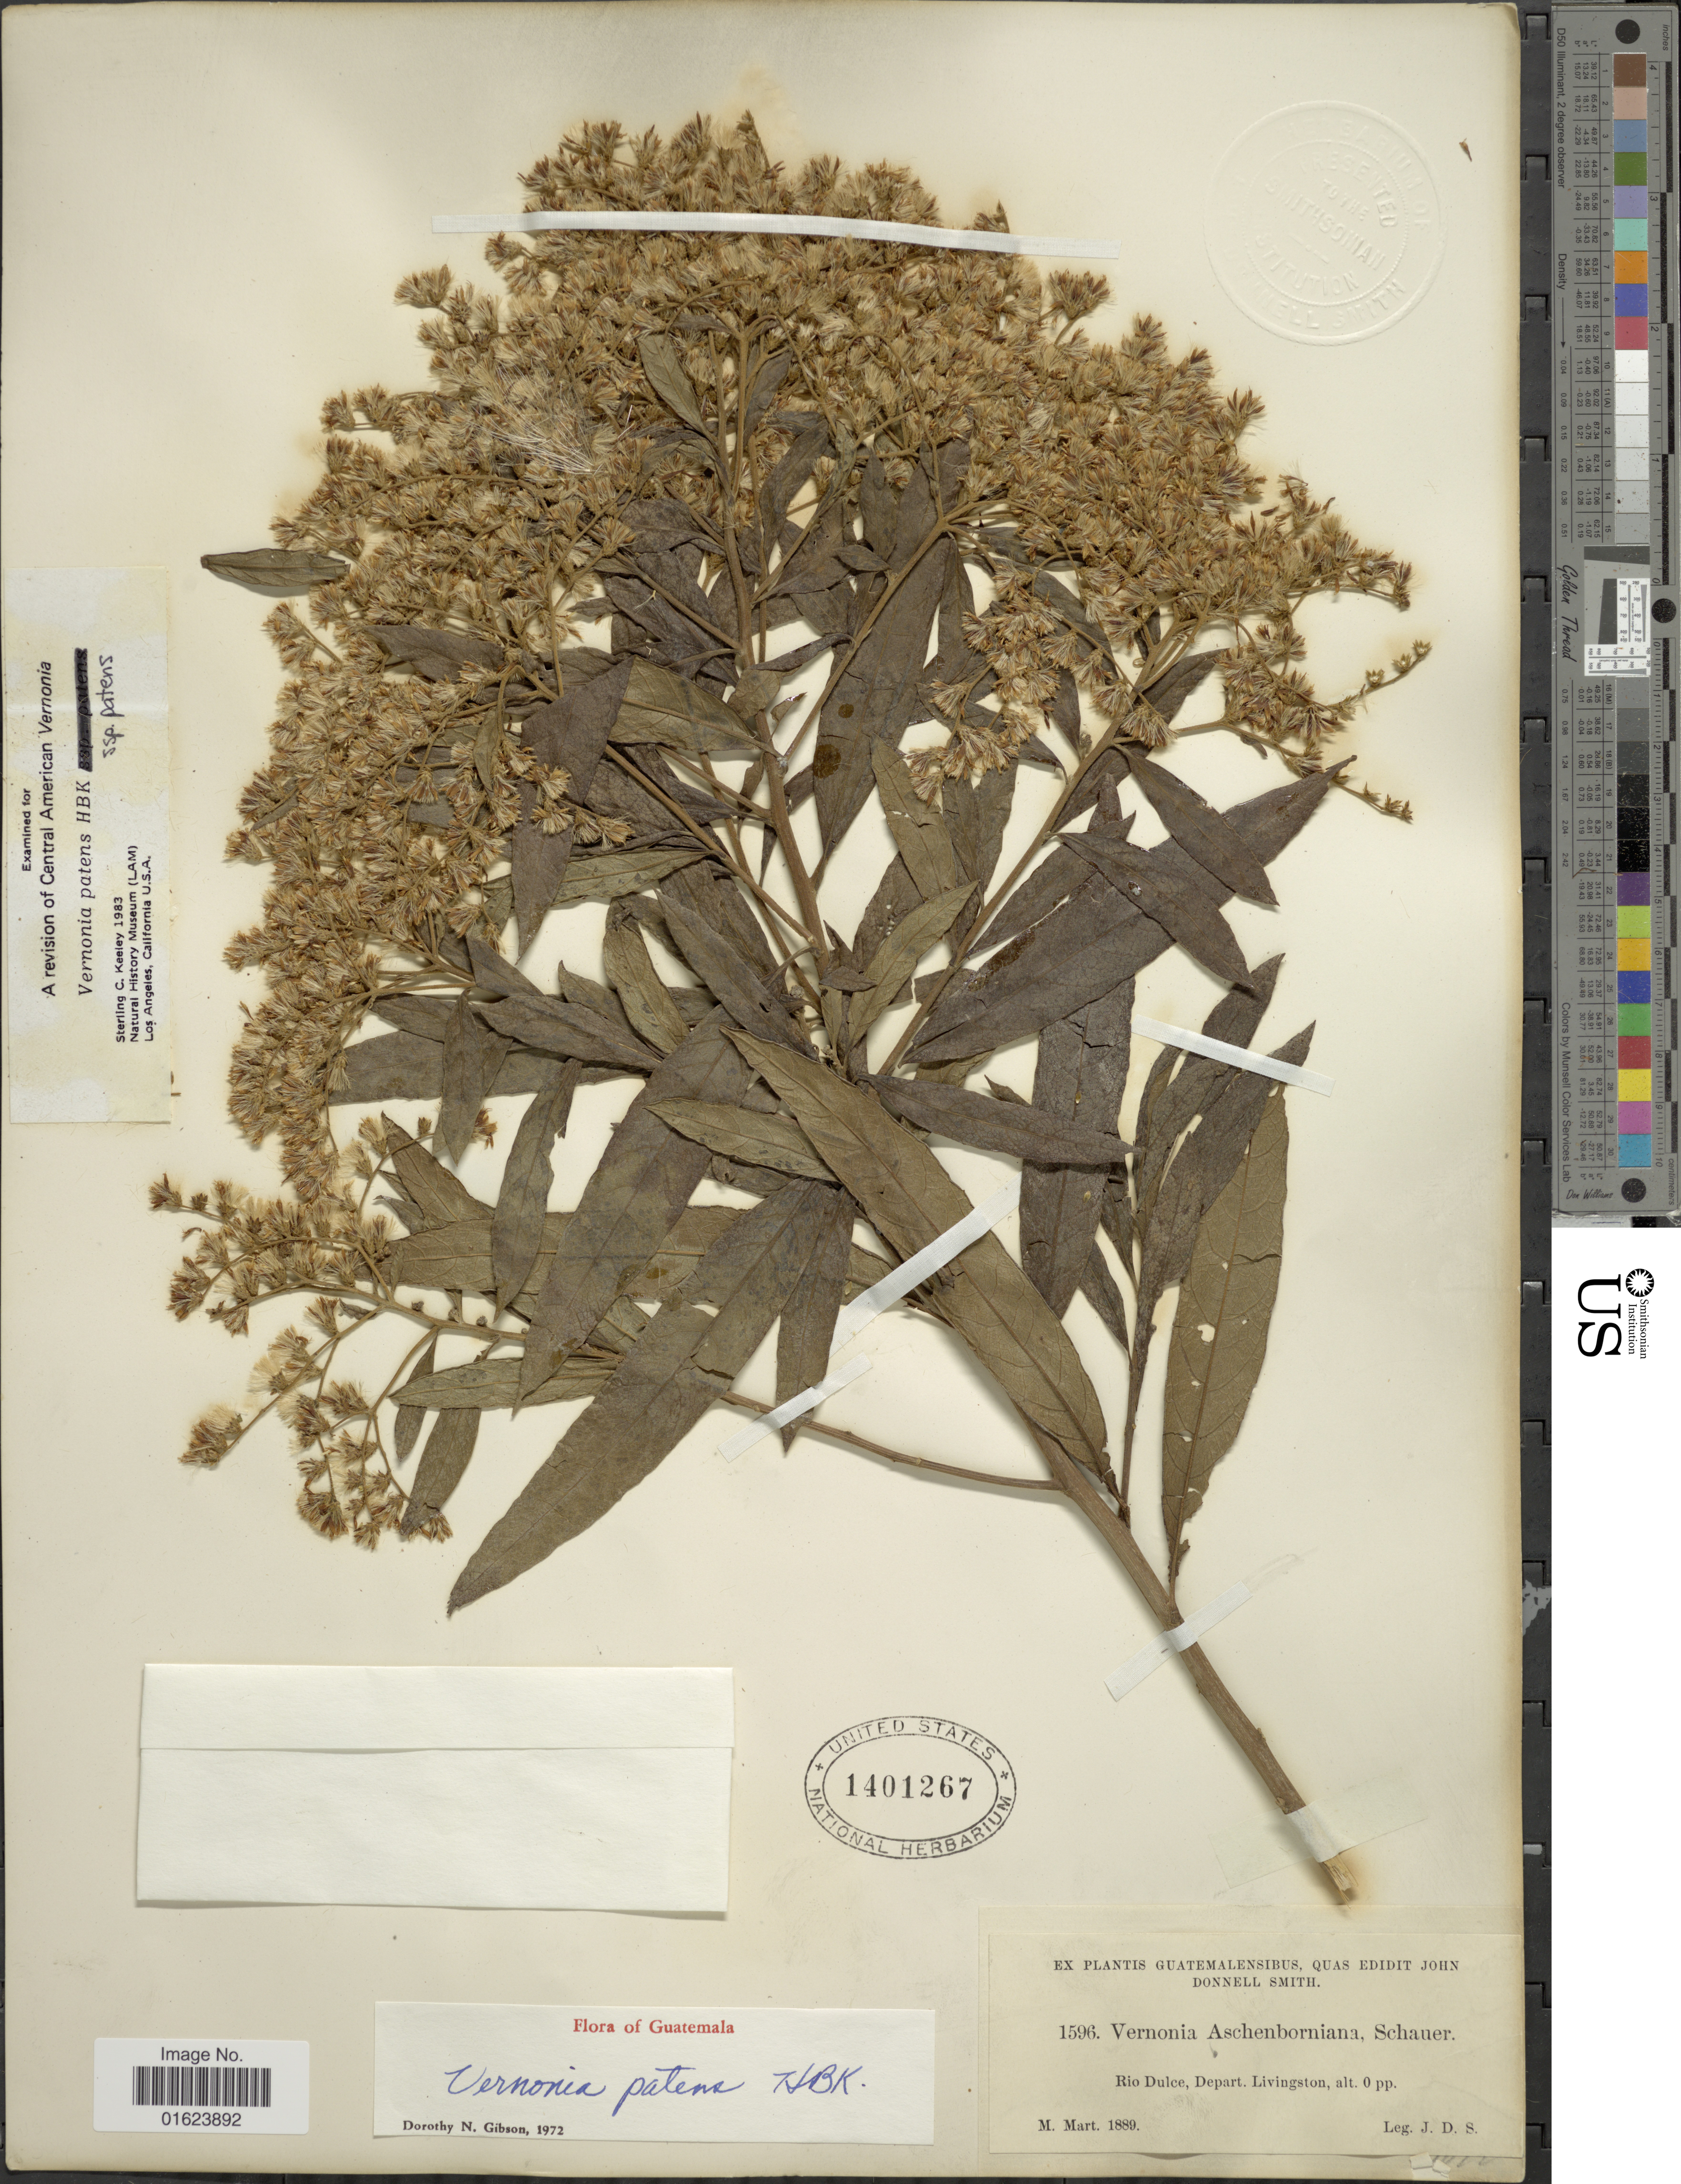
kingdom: Plantae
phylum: Tracheophyta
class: Magnoliopsida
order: Asterales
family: Asteraceae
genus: Vernonanthura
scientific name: Vernonanthura patens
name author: (Kunth) H. Rob.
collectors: J. Donnell Smith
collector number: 1596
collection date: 1889-03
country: Guatemala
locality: Guatamalensibus, Rio Dulce, Depart. Livingston.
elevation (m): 0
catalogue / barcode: US 1401267